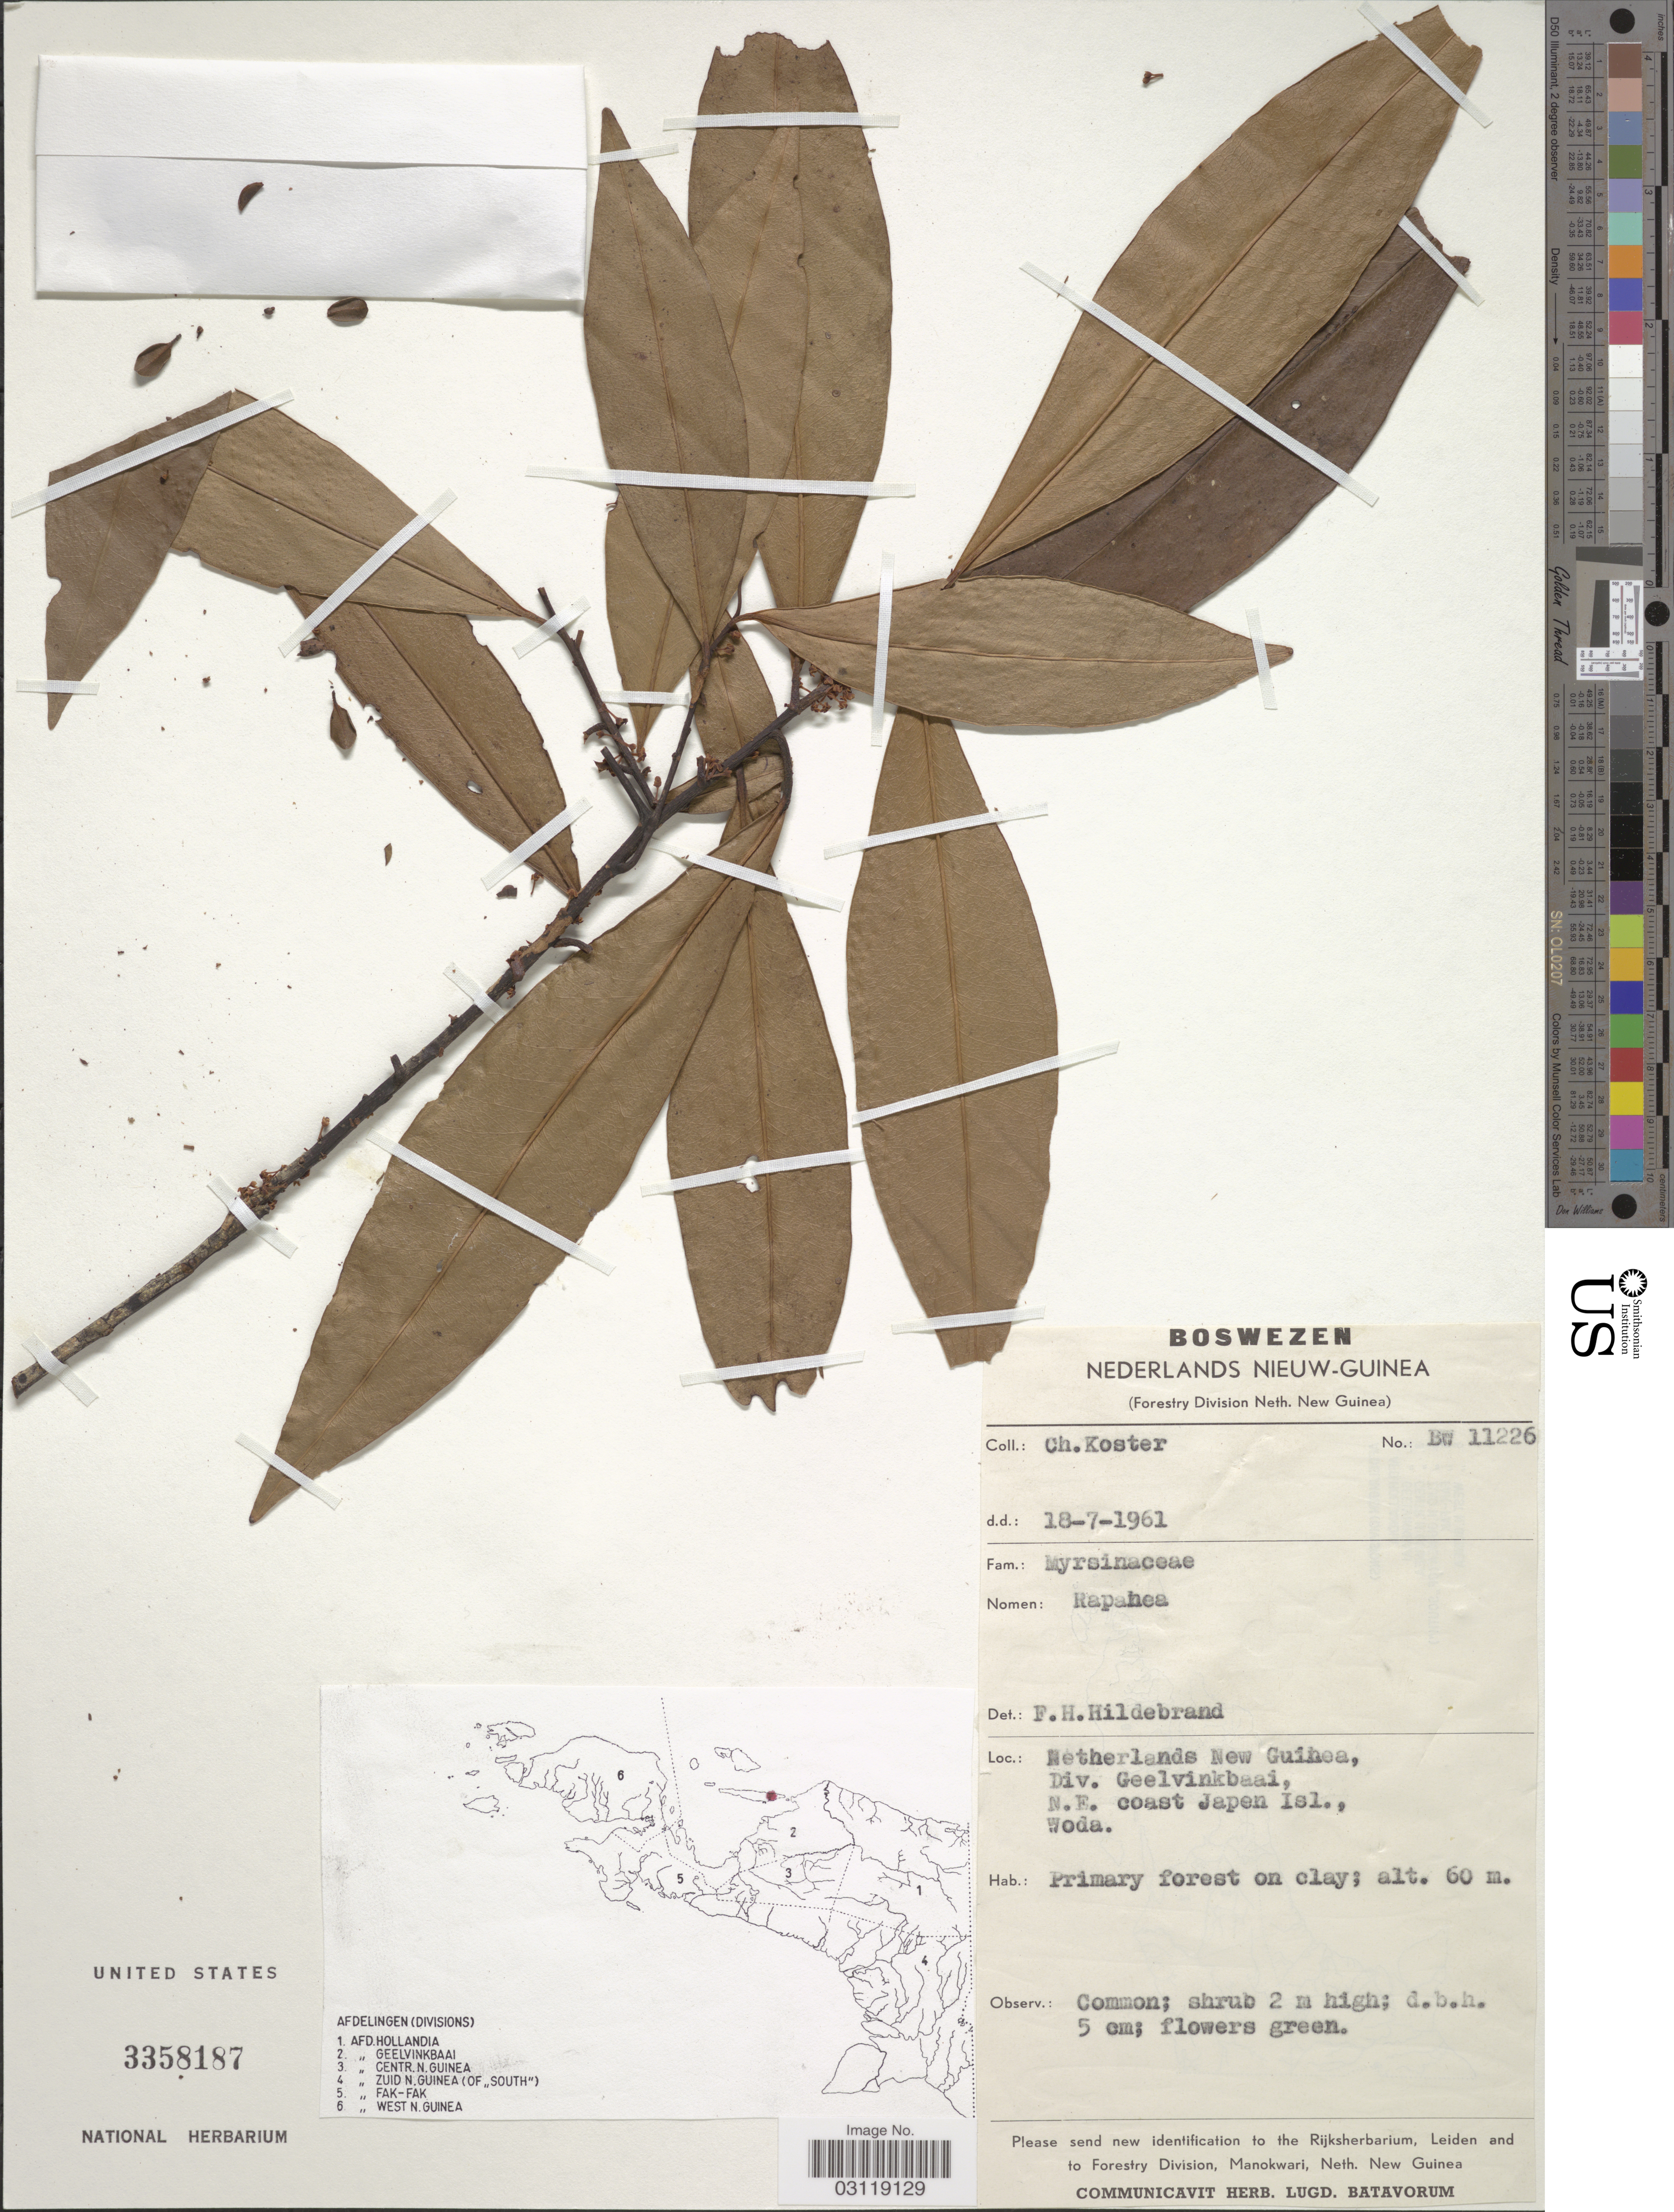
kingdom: Plantae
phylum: Tracheophyta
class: Magnoliopsida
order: Ericales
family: Primulaceae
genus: Rapanea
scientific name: Rapanea sp.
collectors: C. Koster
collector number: BW 11226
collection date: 1961-07-18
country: Indonesia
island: New Guinea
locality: Netherlands New Guinea. Div. Geelvinkbaai, N.E. coast Japen Isl., Woda.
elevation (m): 60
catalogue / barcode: US 3358187